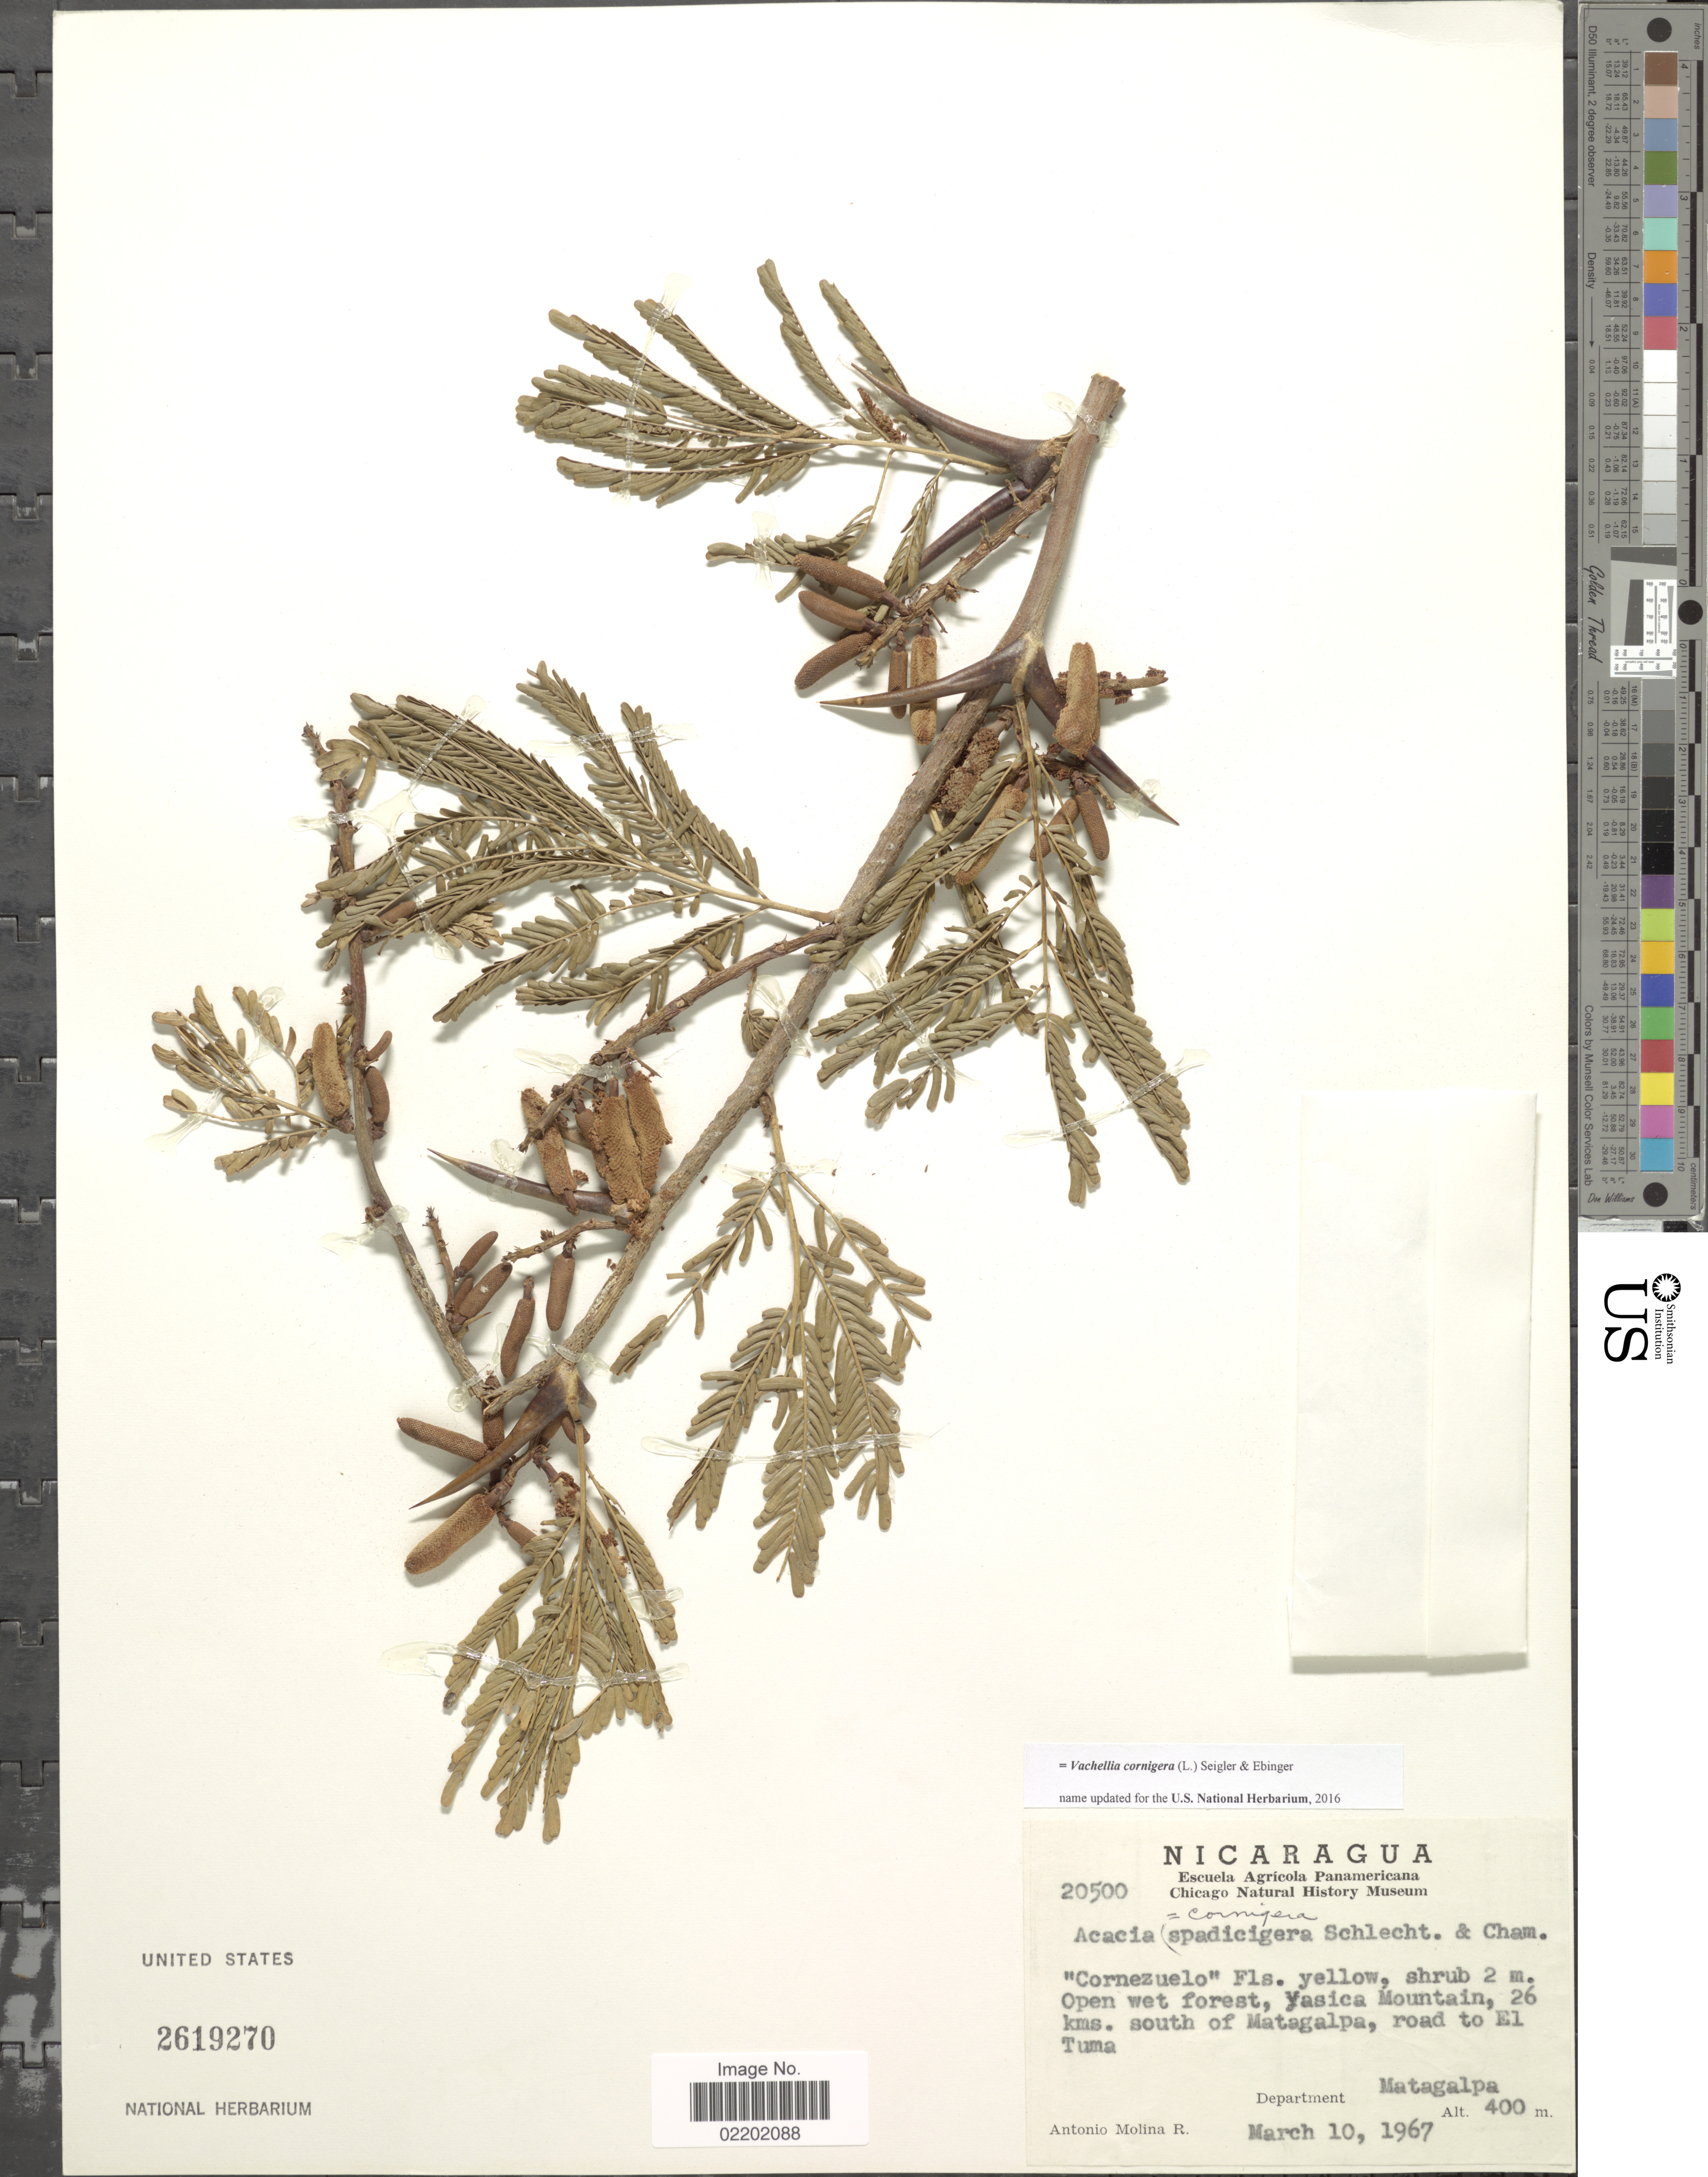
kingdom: Plantae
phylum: Tracheophyta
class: Magnoliopsida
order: Fabales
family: Fabaceae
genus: Vachellia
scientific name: Vachellia cornigera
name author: (L.) Seigler & Ebinger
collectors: A. Molina R.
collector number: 20500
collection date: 1967-03-10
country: Nicaragua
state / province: Matagalpa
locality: Open wet forest, Yasica Mountain, 26 kms south of Matagalpa, road to El Tuma, Department Matagalpa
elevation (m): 400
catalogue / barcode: US 2619270